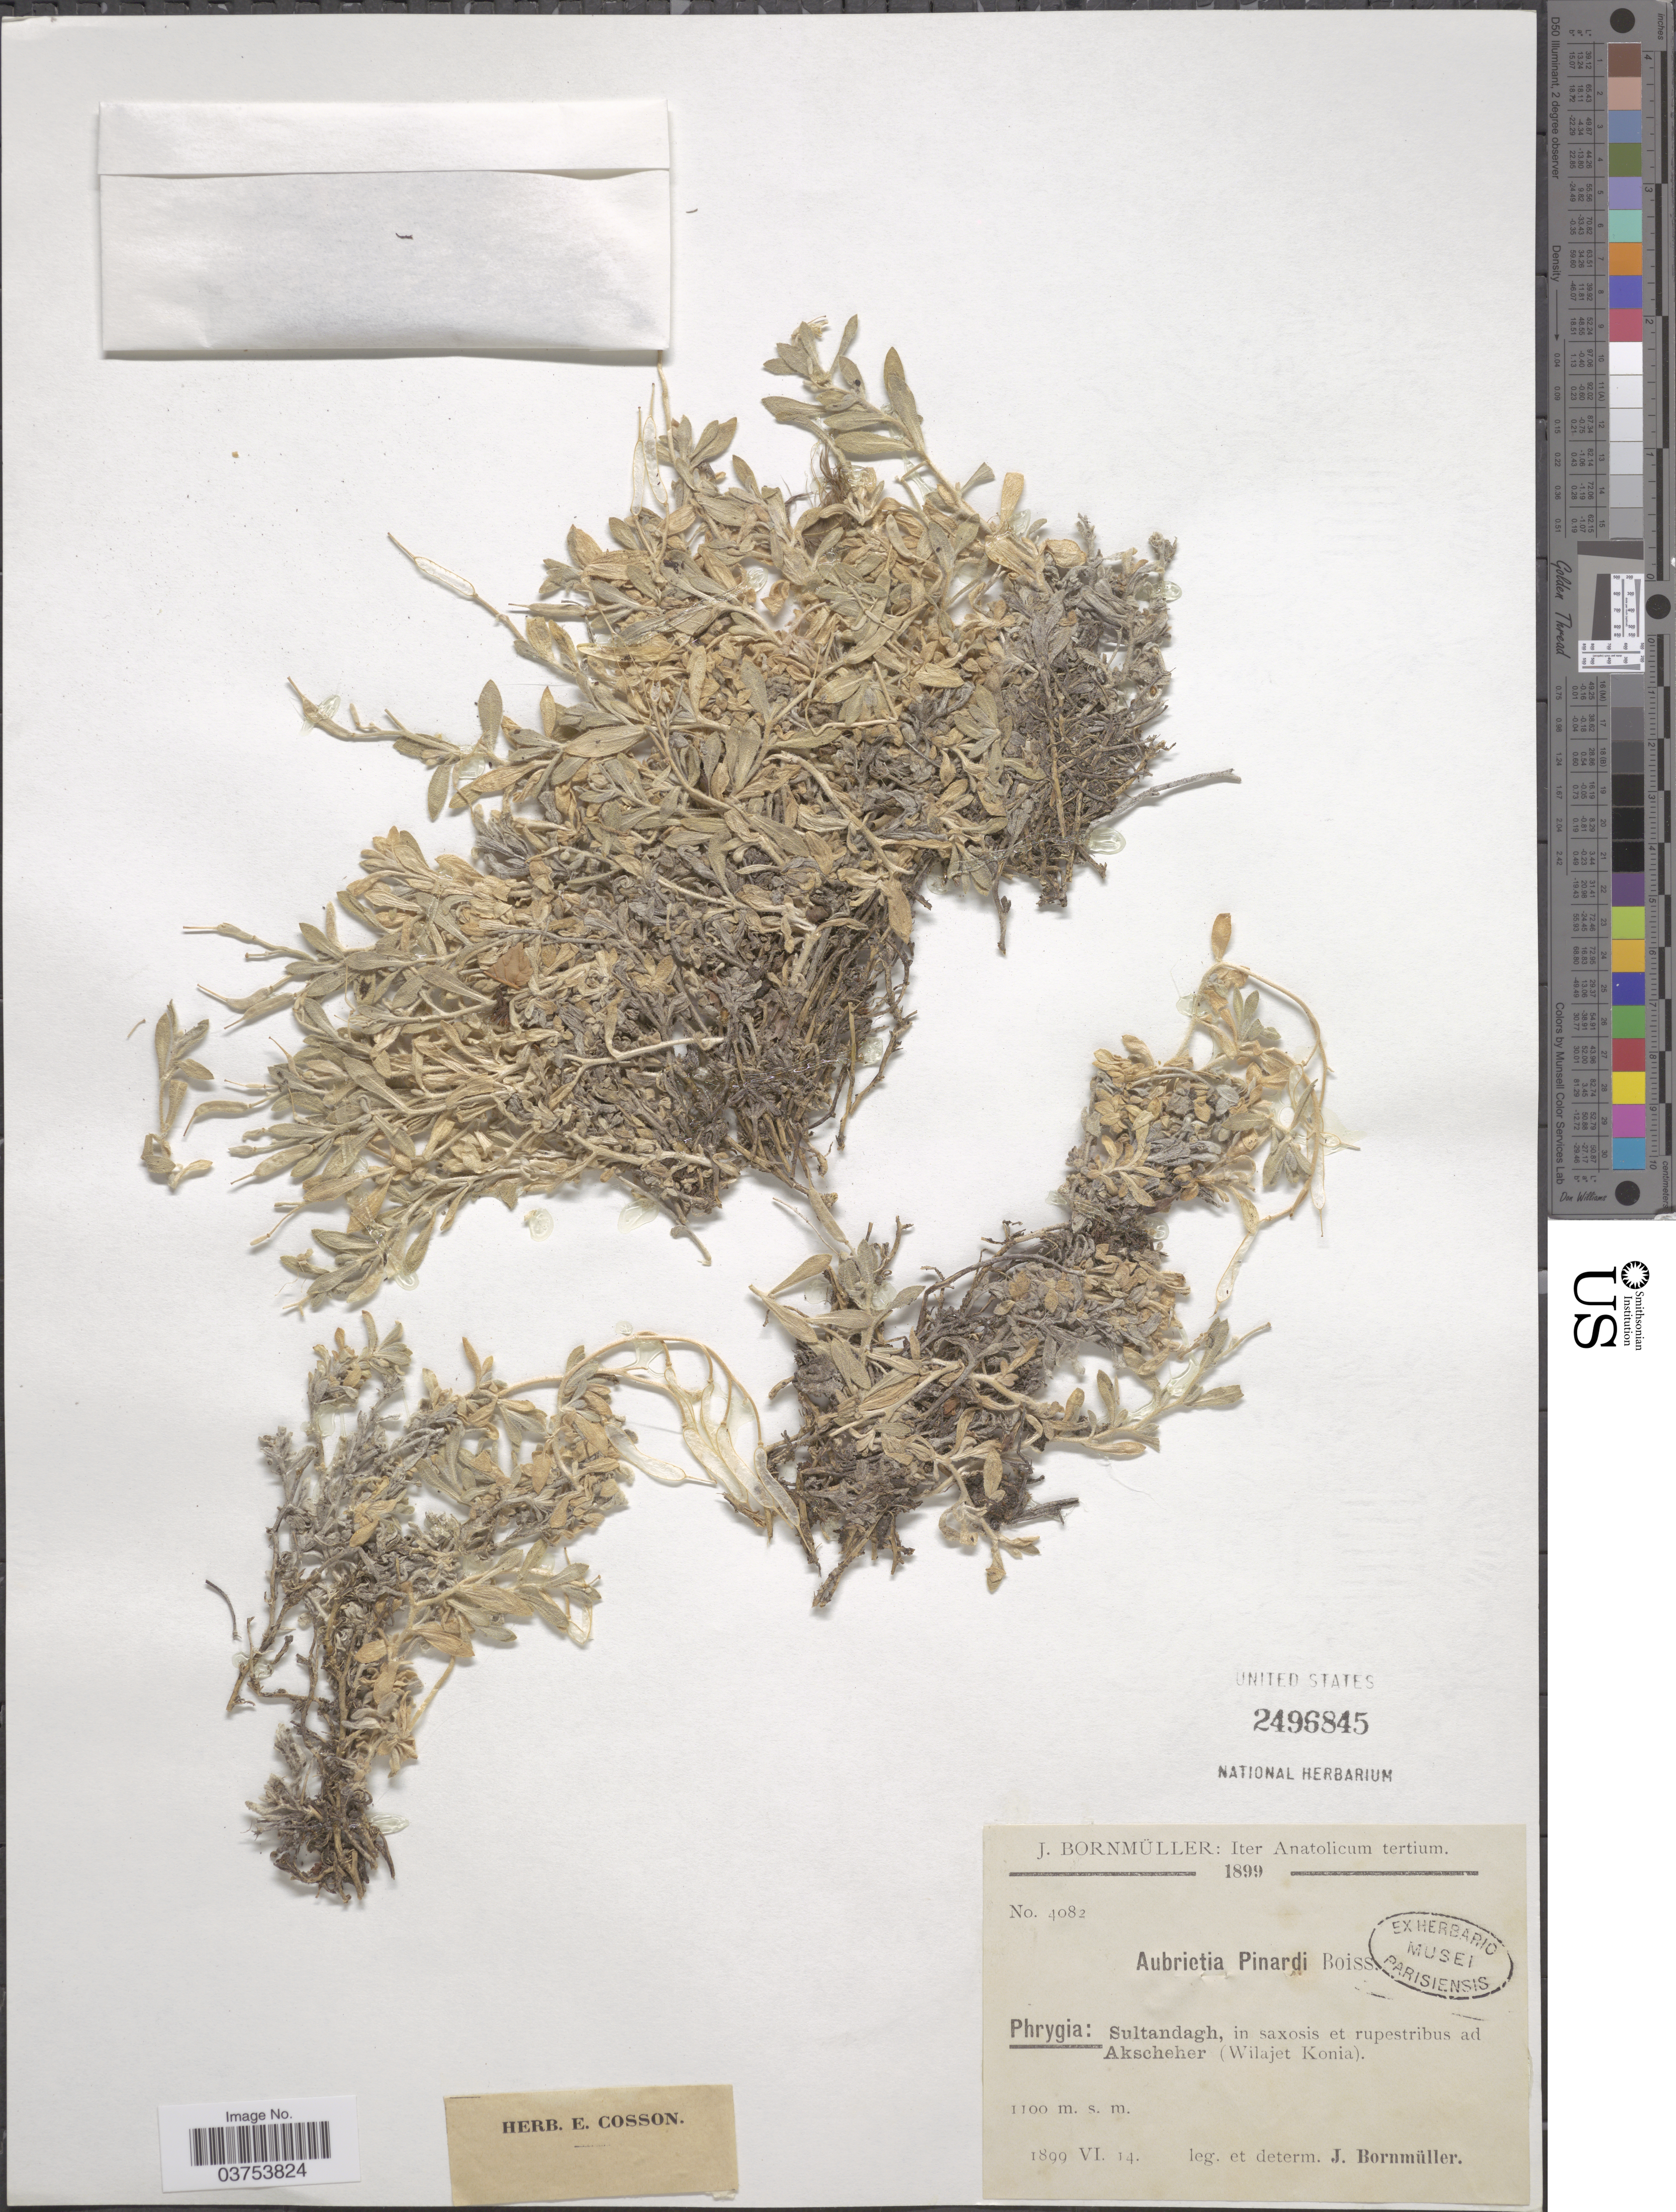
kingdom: Plantae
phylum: Tracheophyta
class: Magnoliopsida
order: Brassicales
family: Brassicaceae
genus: Aubrieta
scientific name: Aubrieta pinardii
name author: Boiss.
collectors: J. Bornmüller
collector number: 4082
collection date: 1899-06-14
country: Turkey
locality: Iter Anatolicum. Phrygia: Sultandagh, in saxosis et rupestribus ad Akscheher (Wilajet Konia).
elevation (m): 1100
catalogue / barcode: US 2496845